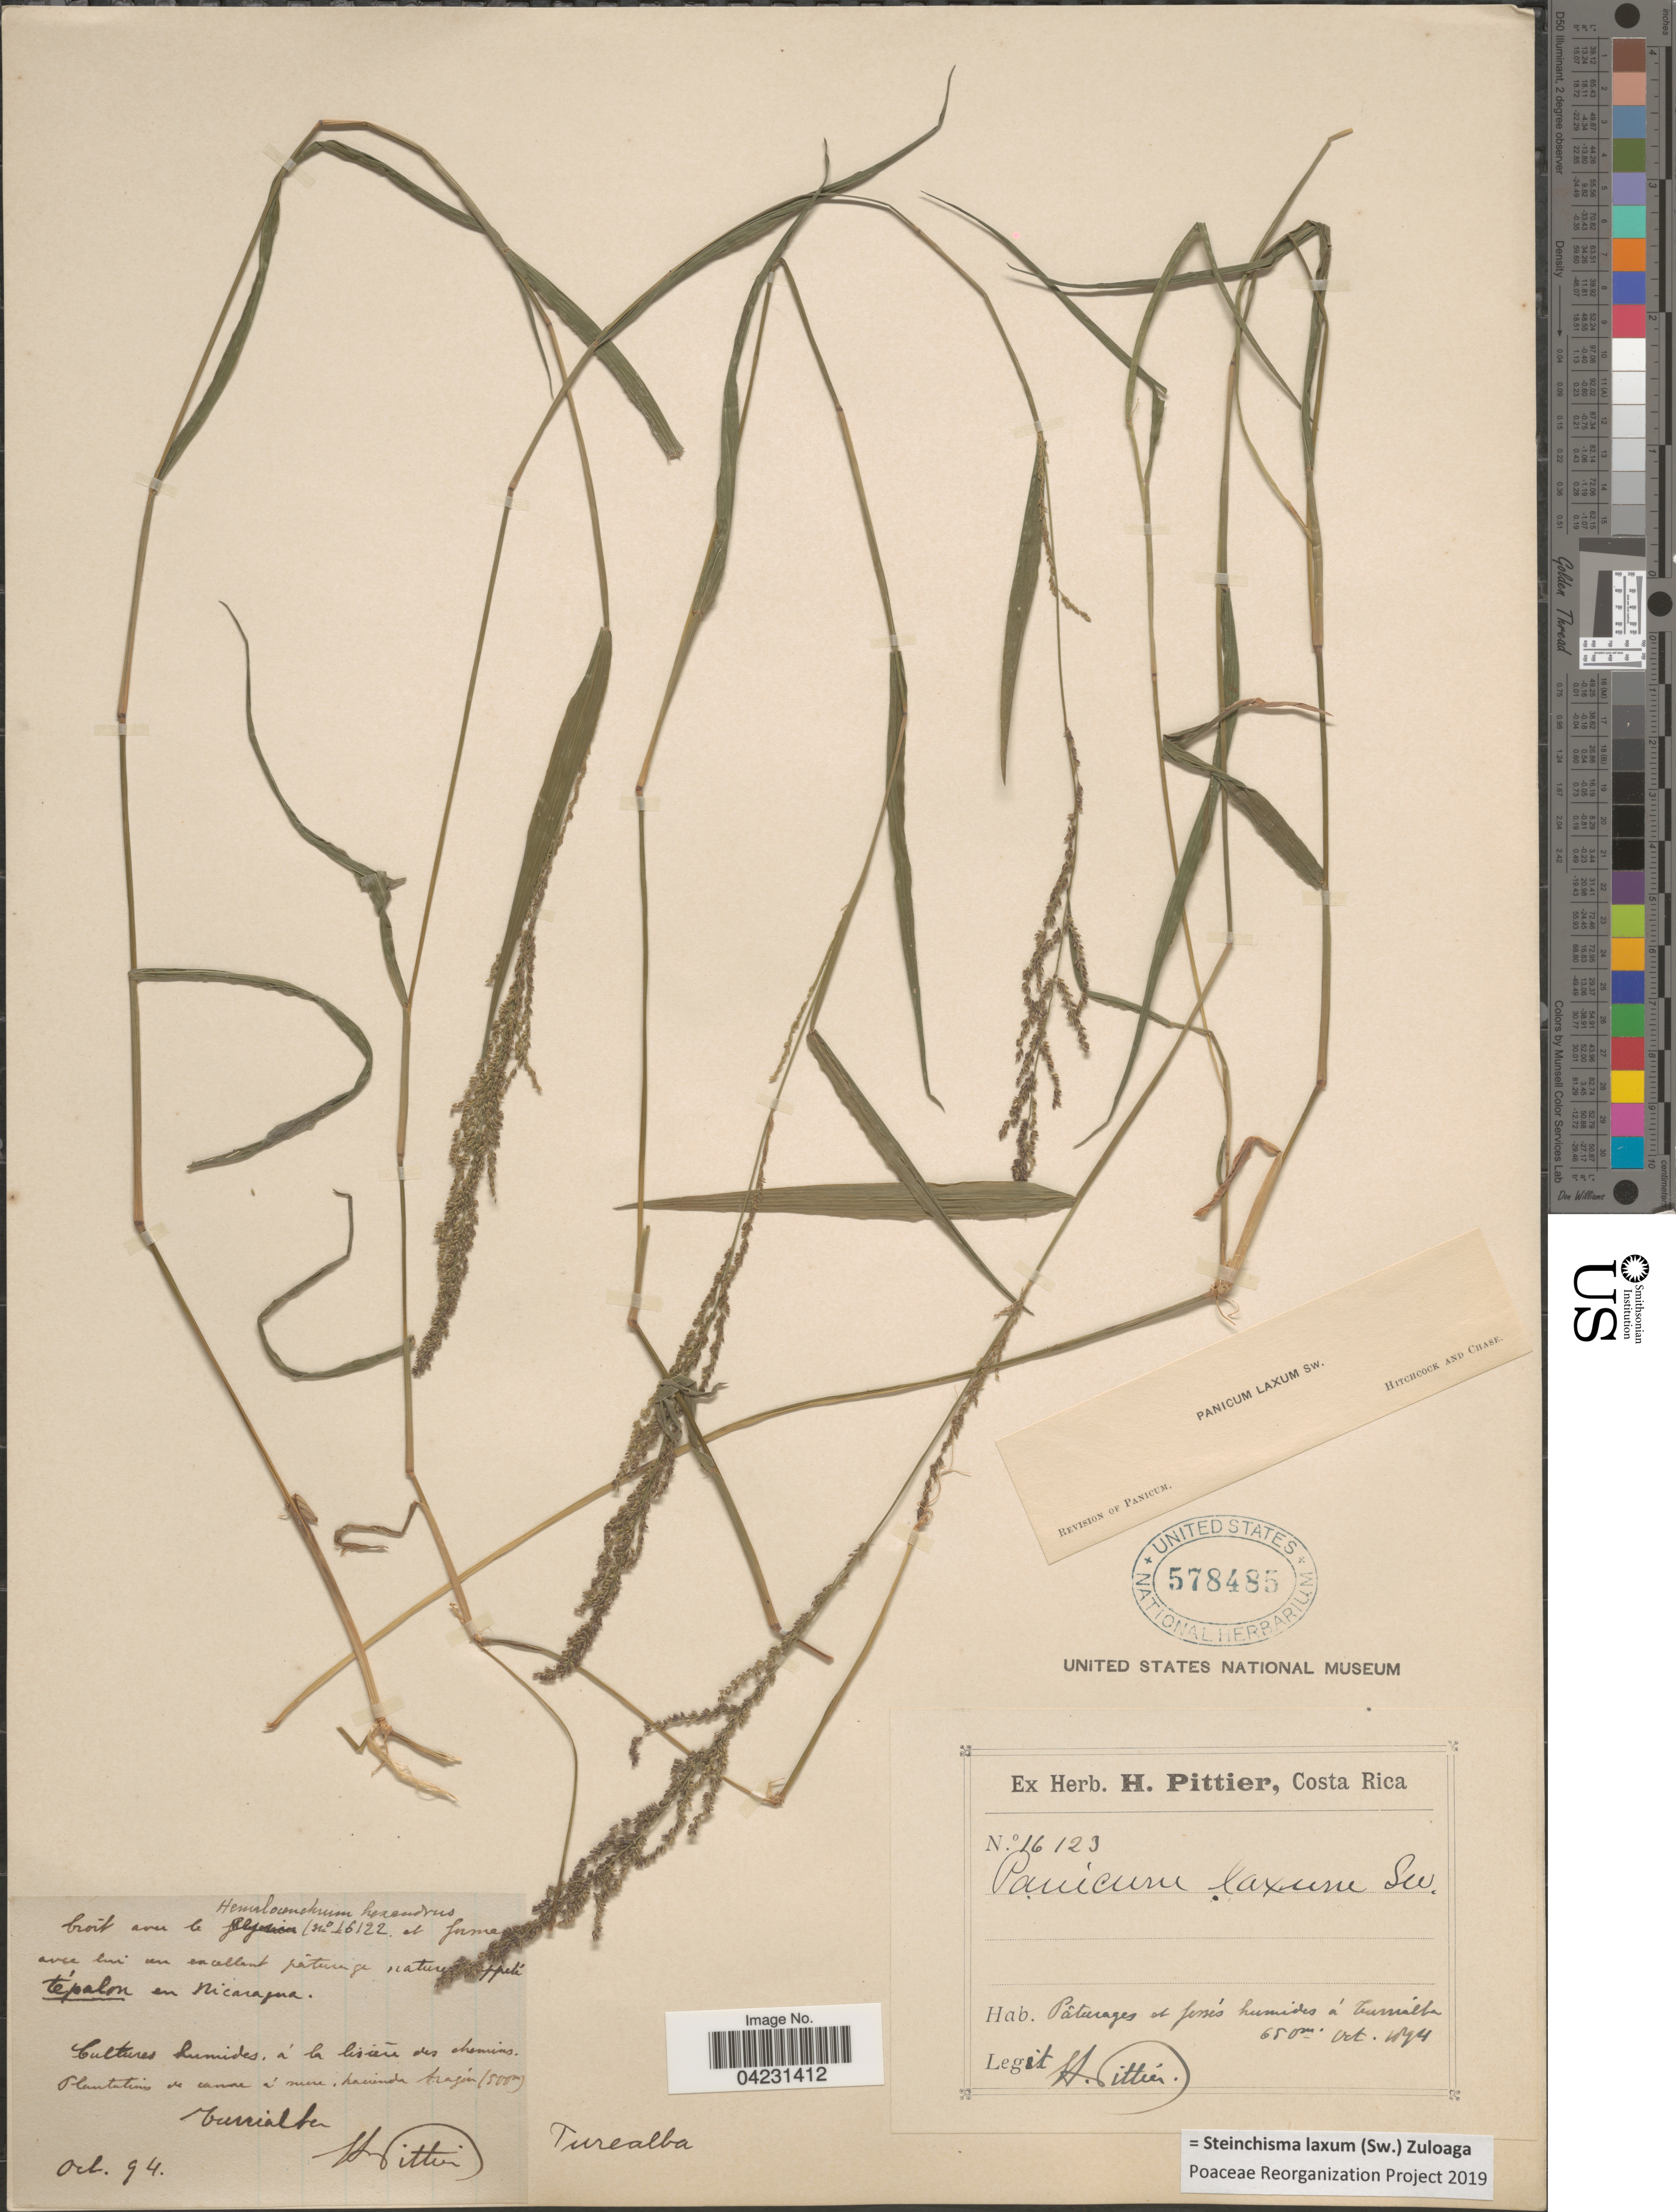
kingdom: Plantae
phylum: Tracheophyta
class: Liliopsida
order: Poales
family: Poaceae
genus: Steinchisma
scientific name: Steinchisma laxum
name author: (Sw.) Zuloaga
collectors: H. F. Pittier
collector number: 16123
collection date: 1894-10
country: Costa Rica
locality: Pâturages det fossés humides á Turrialba.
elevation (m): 650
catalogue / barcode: US 578485